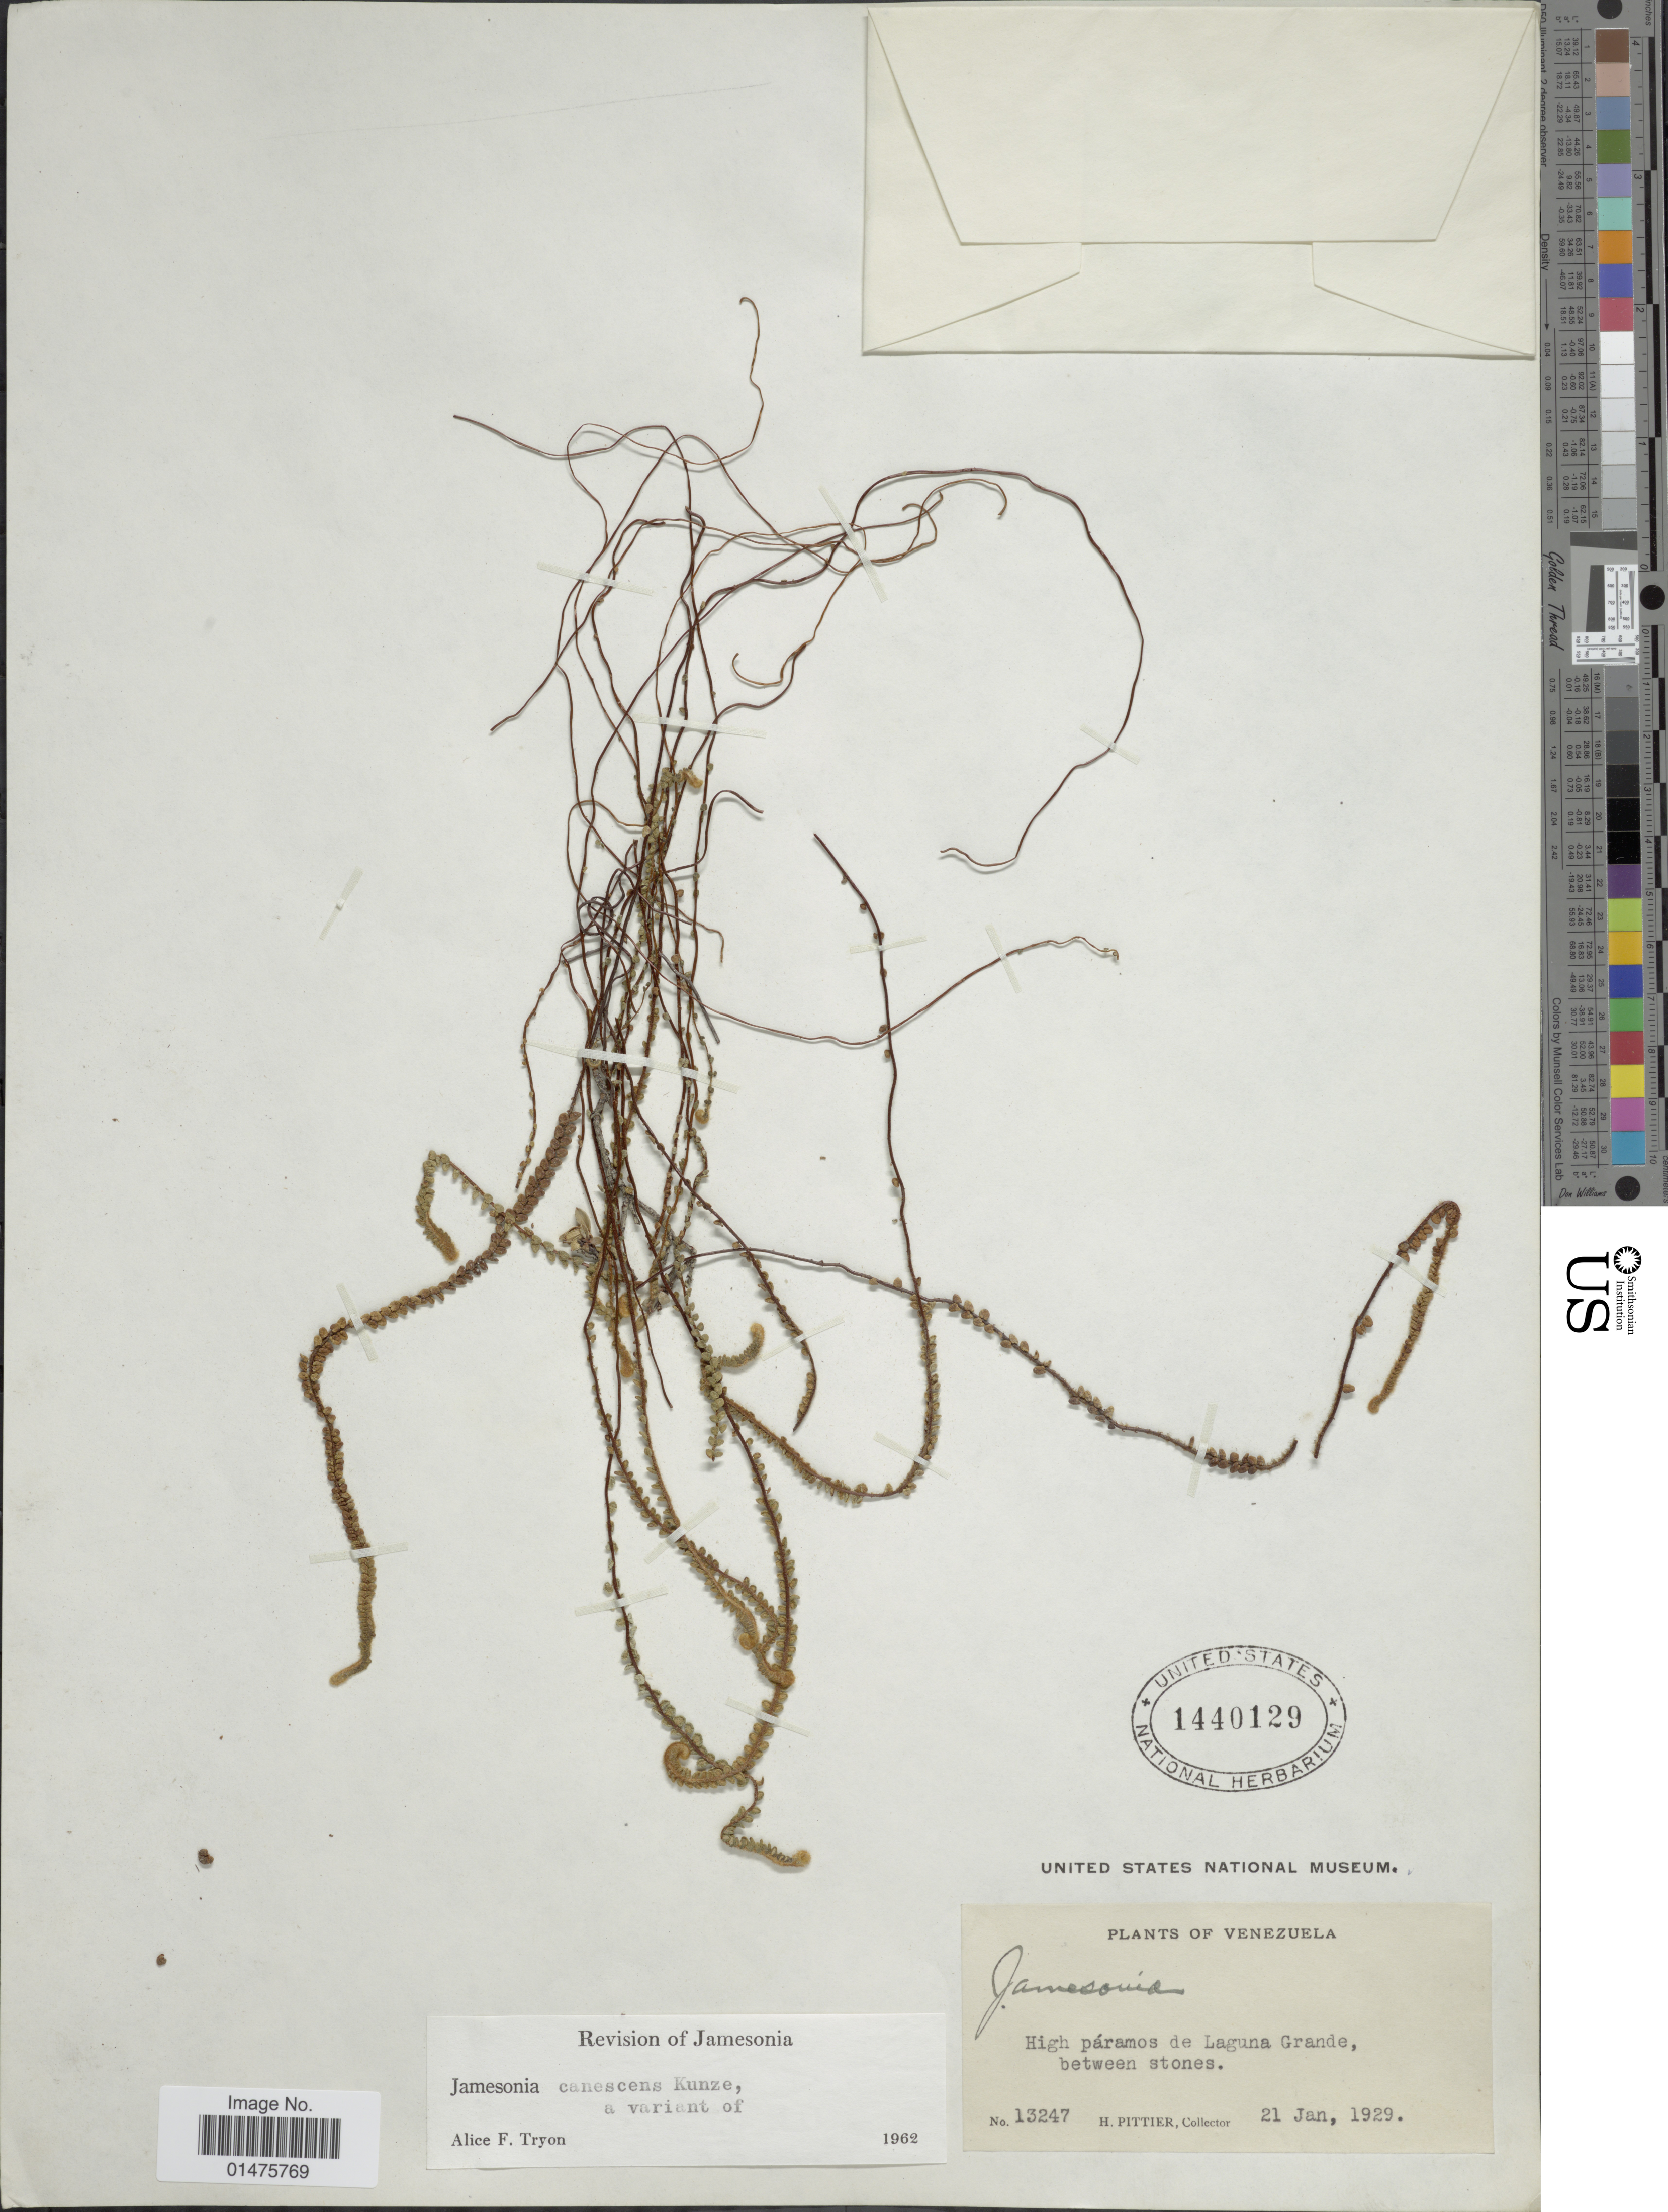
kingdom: Plantae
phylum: Tracheophyta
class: Polypodiopsida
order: Polypodiales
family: Pteridaceae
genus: Jamesonia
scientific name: Jamesonia canescens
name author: Kunze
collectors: H. F. Pittier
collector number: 13247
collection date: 1929-01-21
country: Venezuela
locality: High páramos de Laguna Grande, between stones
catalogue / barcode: US 1440129